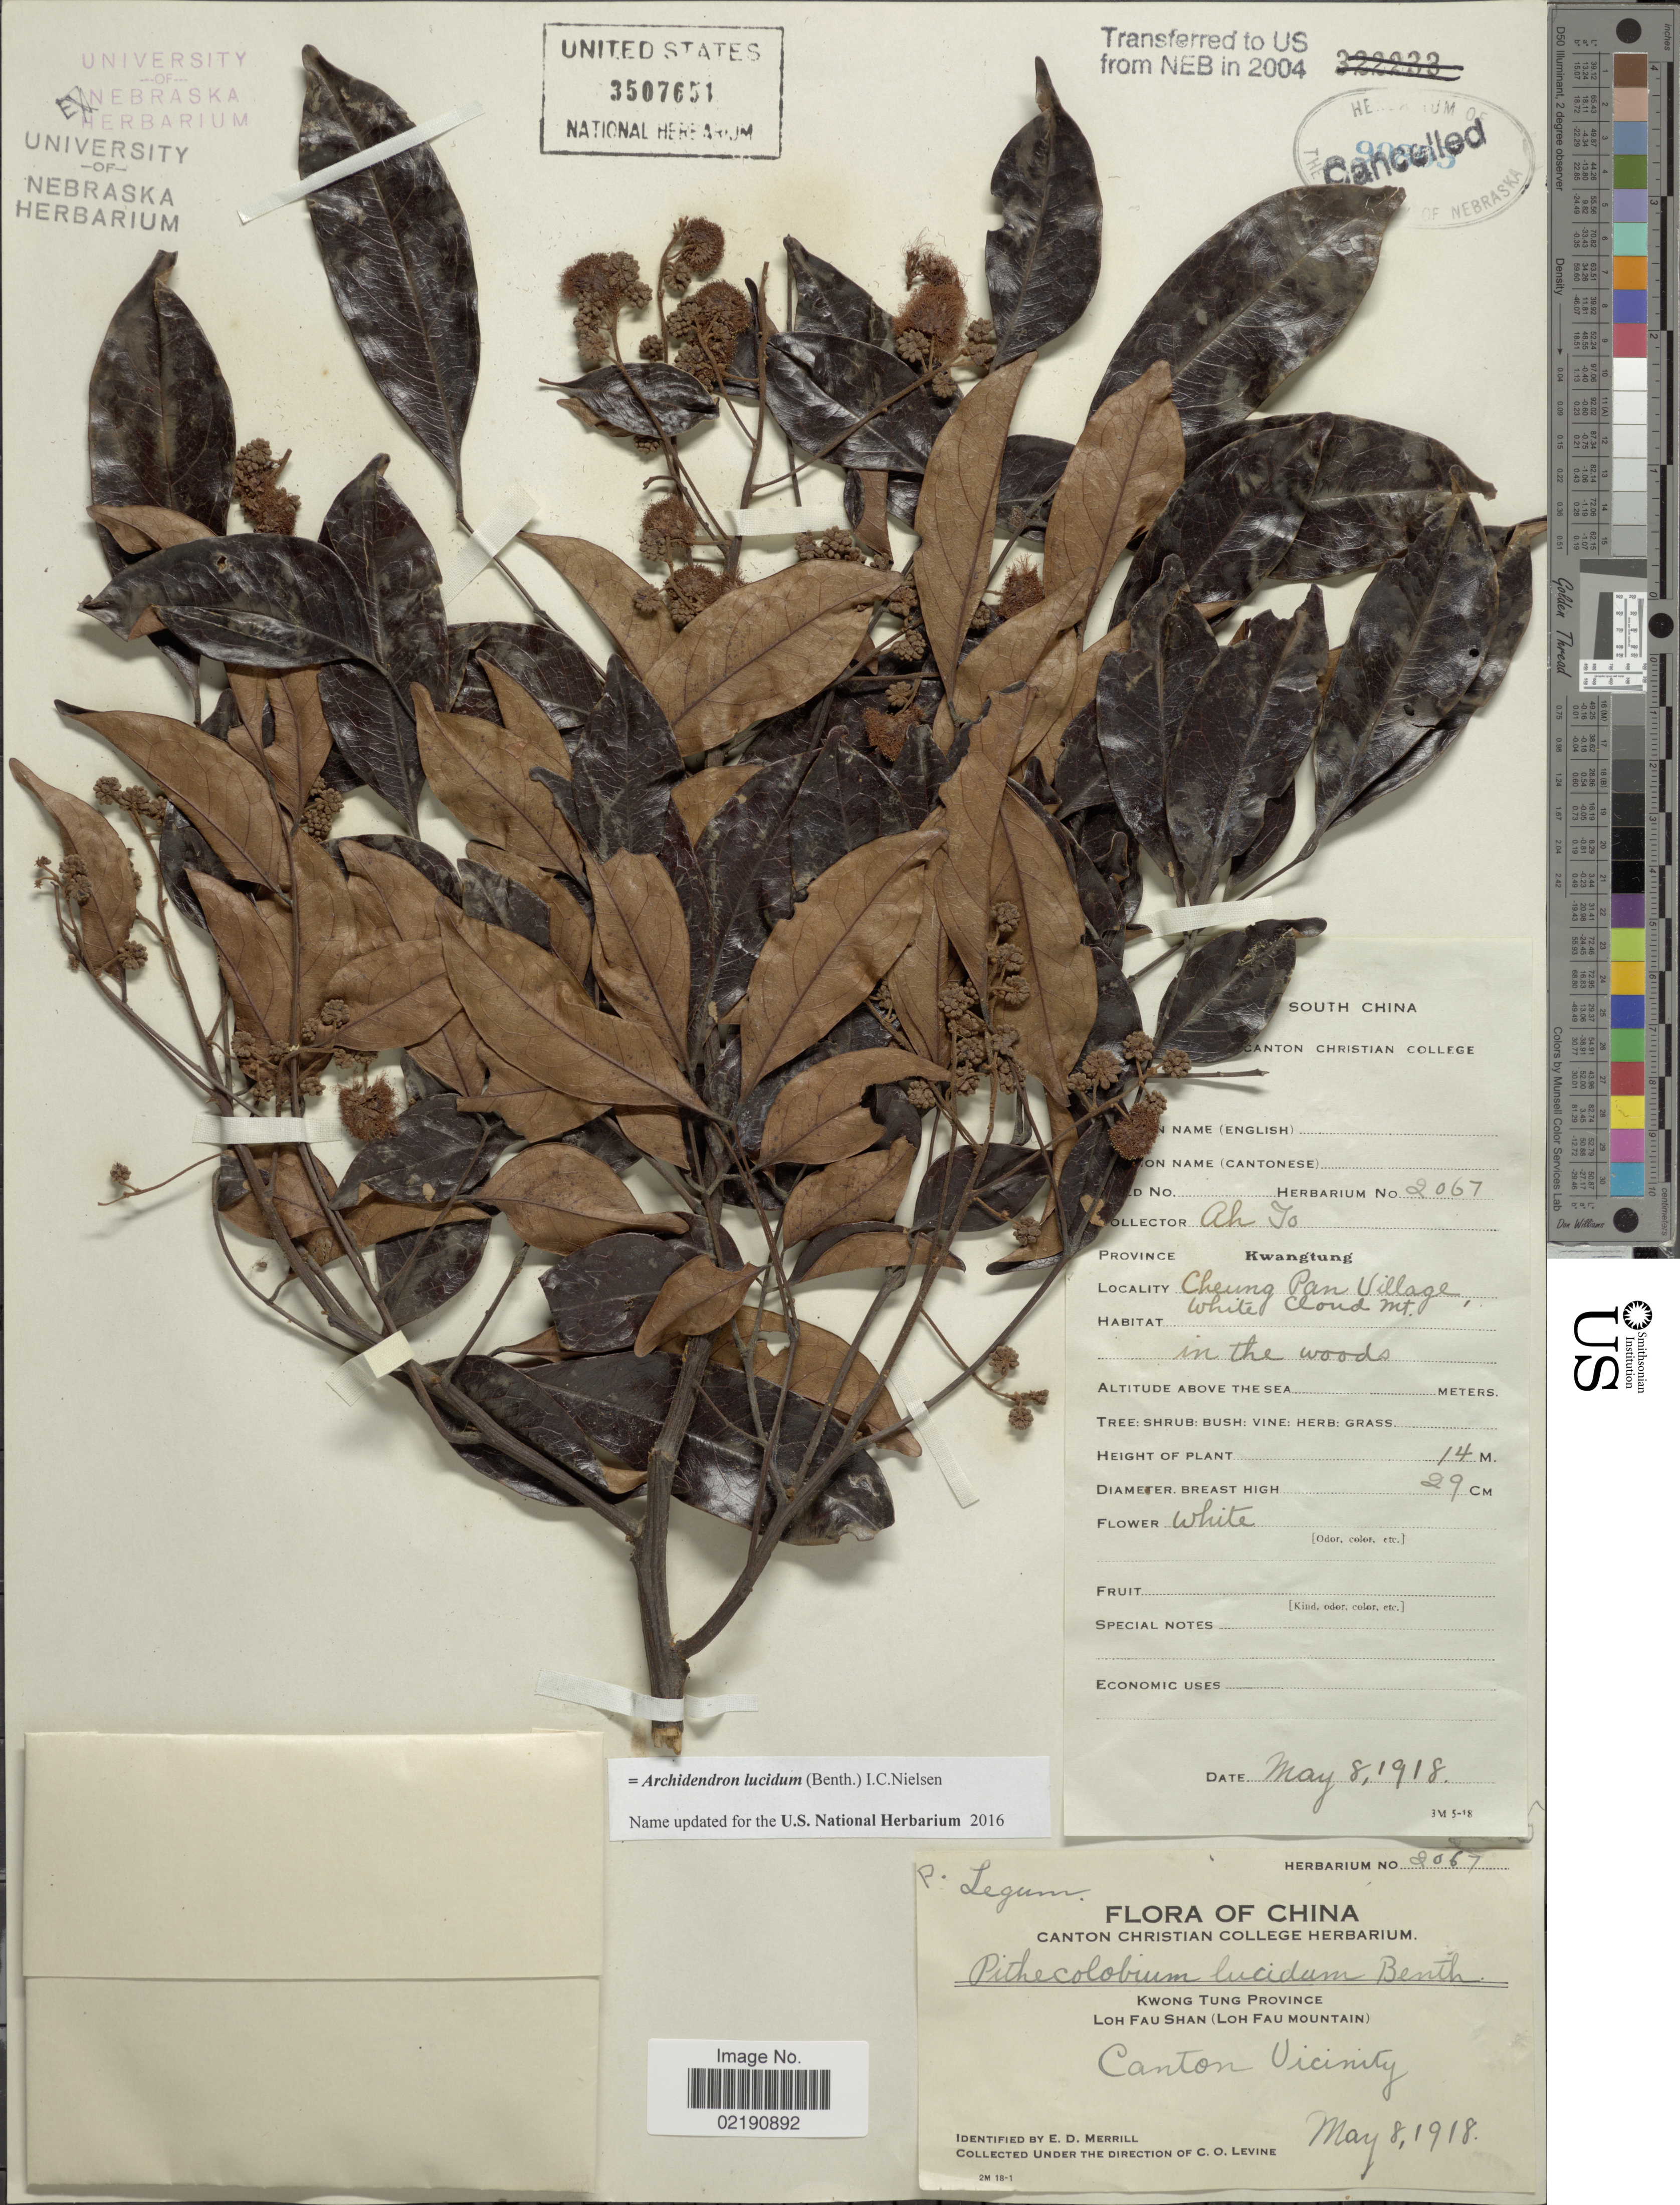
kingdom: Plantae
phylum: Tracheophyta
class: Magnoliopsida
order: Fabales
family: Fabaceae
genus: Archidendron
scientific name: Archidendron lucidum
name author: (Benth.) I.C. Nielsen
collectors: A. To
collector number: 2067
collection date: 1918-05-08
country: China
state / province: Guangdong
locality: Cheung Pan Village, in the woods, Canton Vicinity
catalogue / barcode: US 3507651